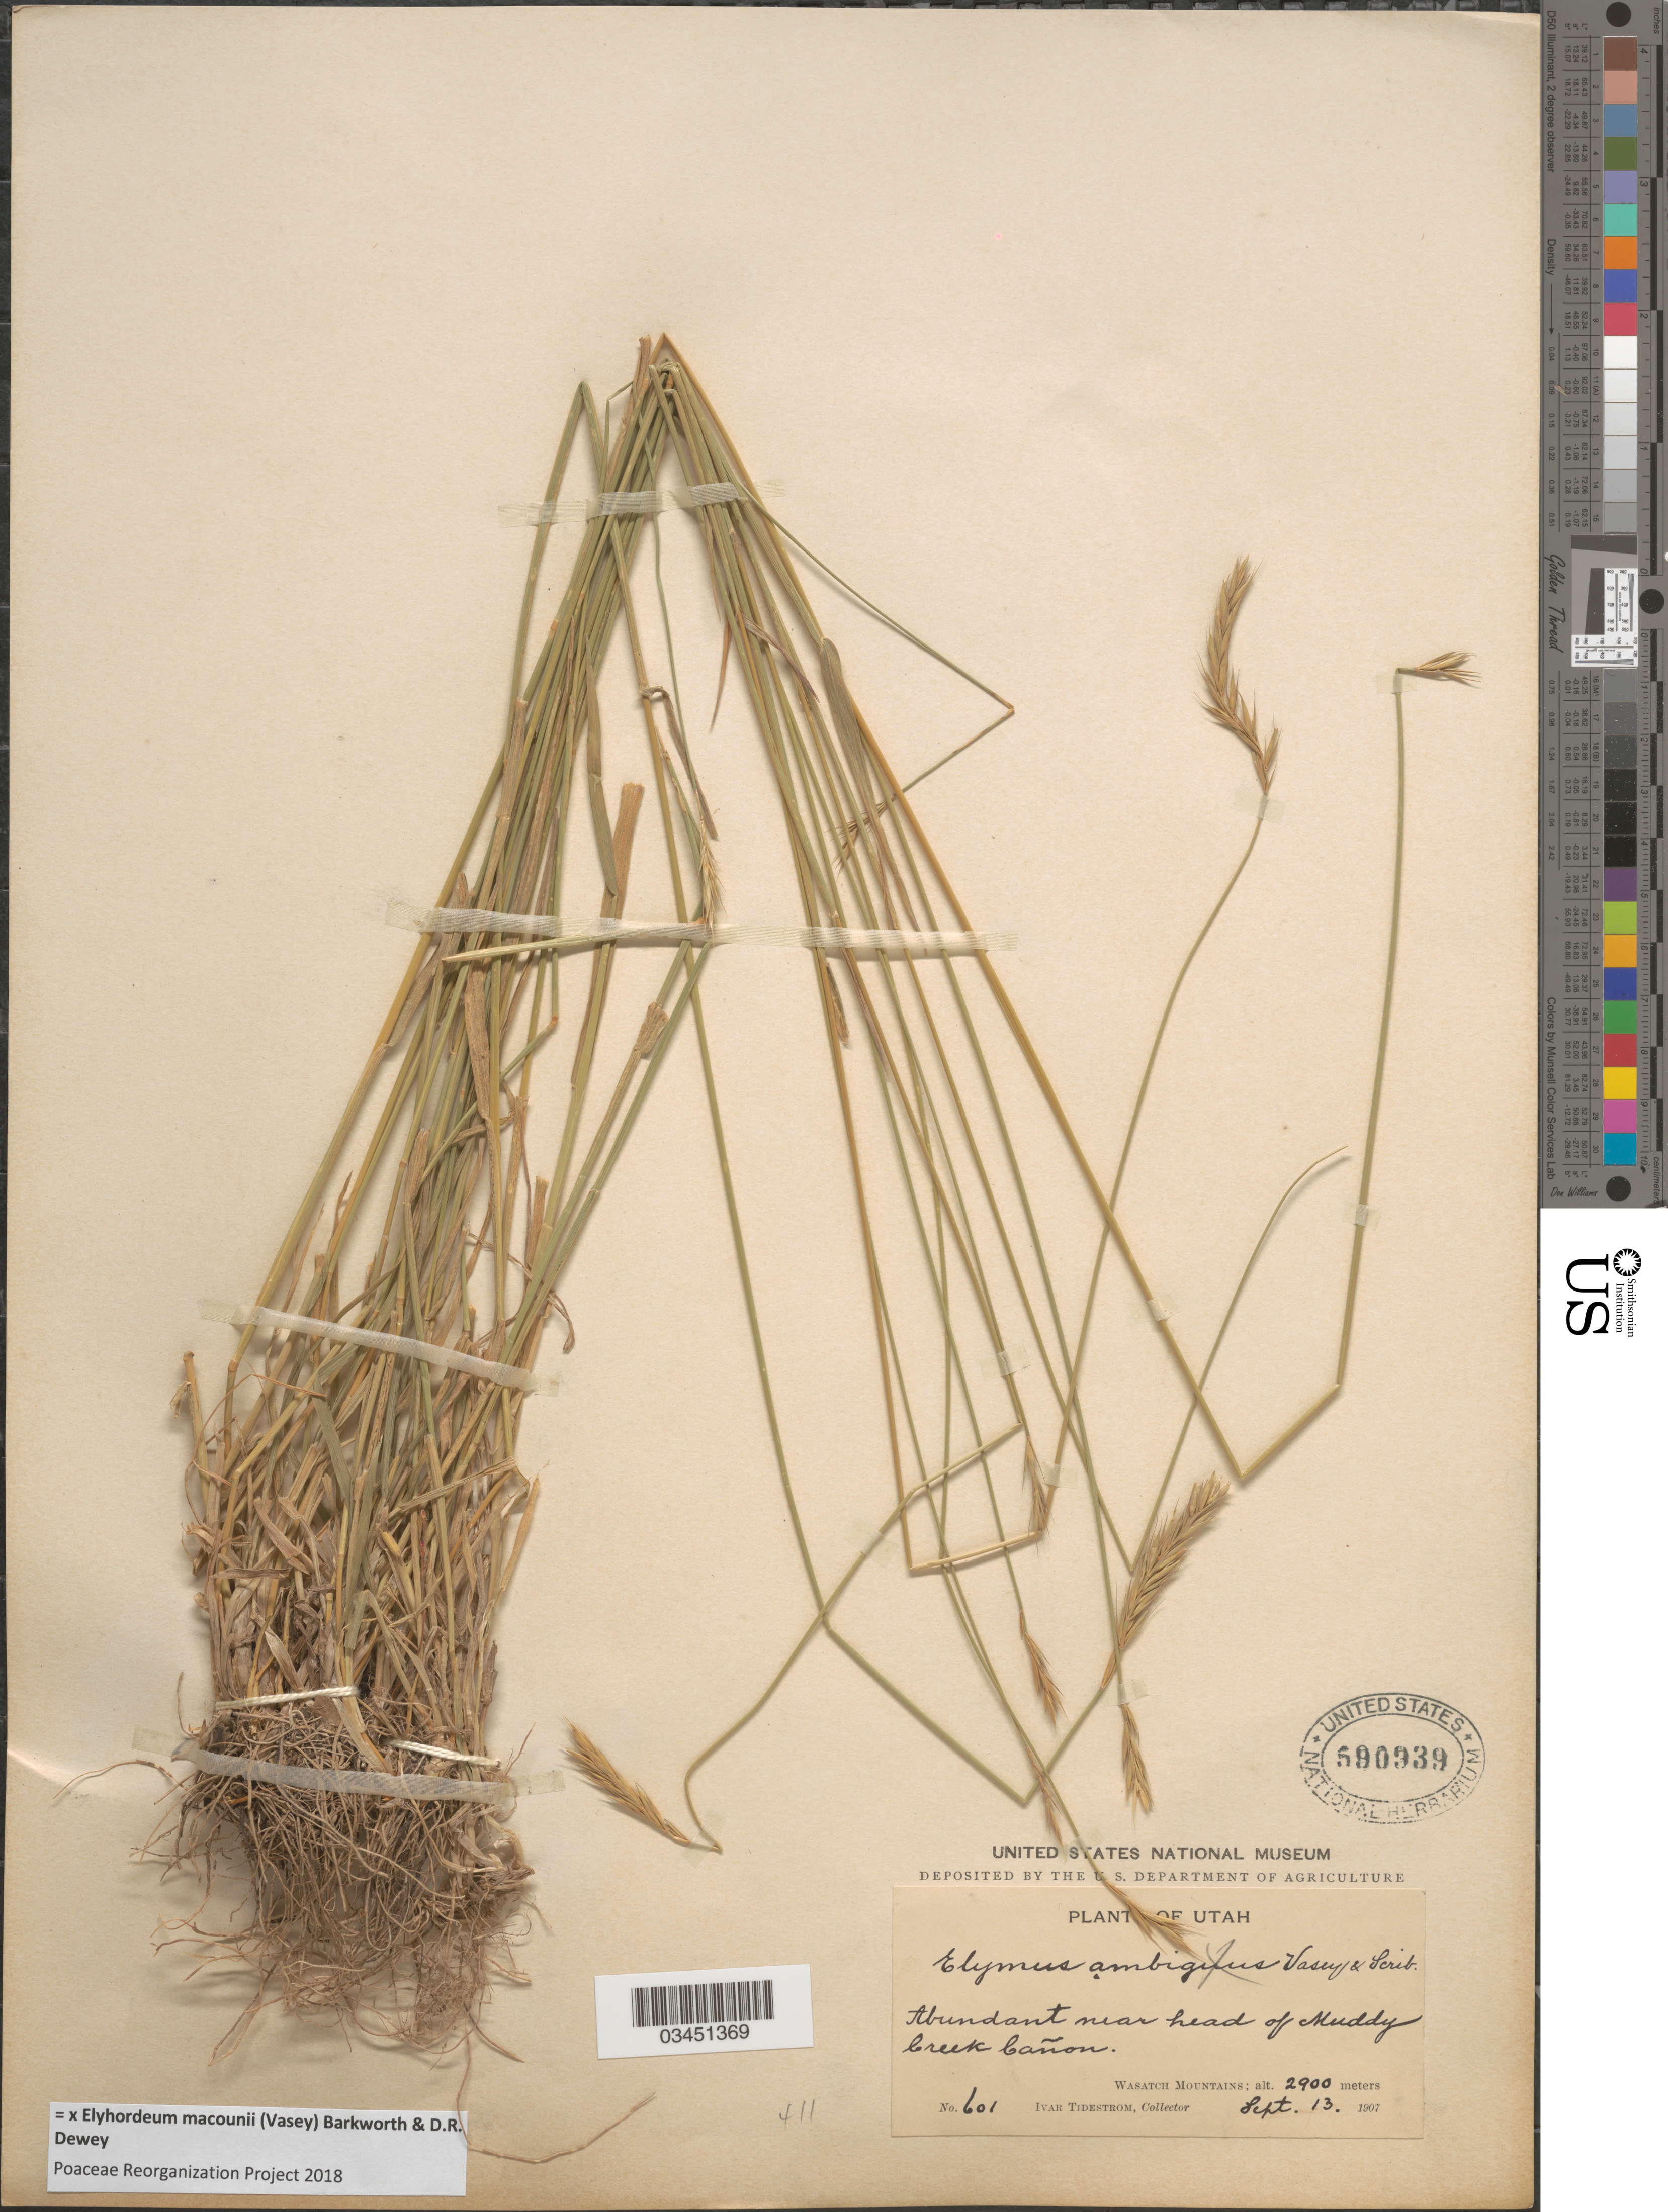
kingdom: Plantae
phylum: Tracheophyta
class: Liliopsida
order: Poales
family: Poaceae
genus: Elyhordeum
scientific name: x Elyhordeum macounii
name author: (Vasey) Barkworth & Dewey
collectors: I. F. Tidestrom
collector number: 601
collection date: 1907-09-13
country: United States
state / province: Utah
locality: Abundant near head of Muddy Creek Cañon. Wasatch Mountains.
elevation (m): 2900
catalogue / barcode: US 590939